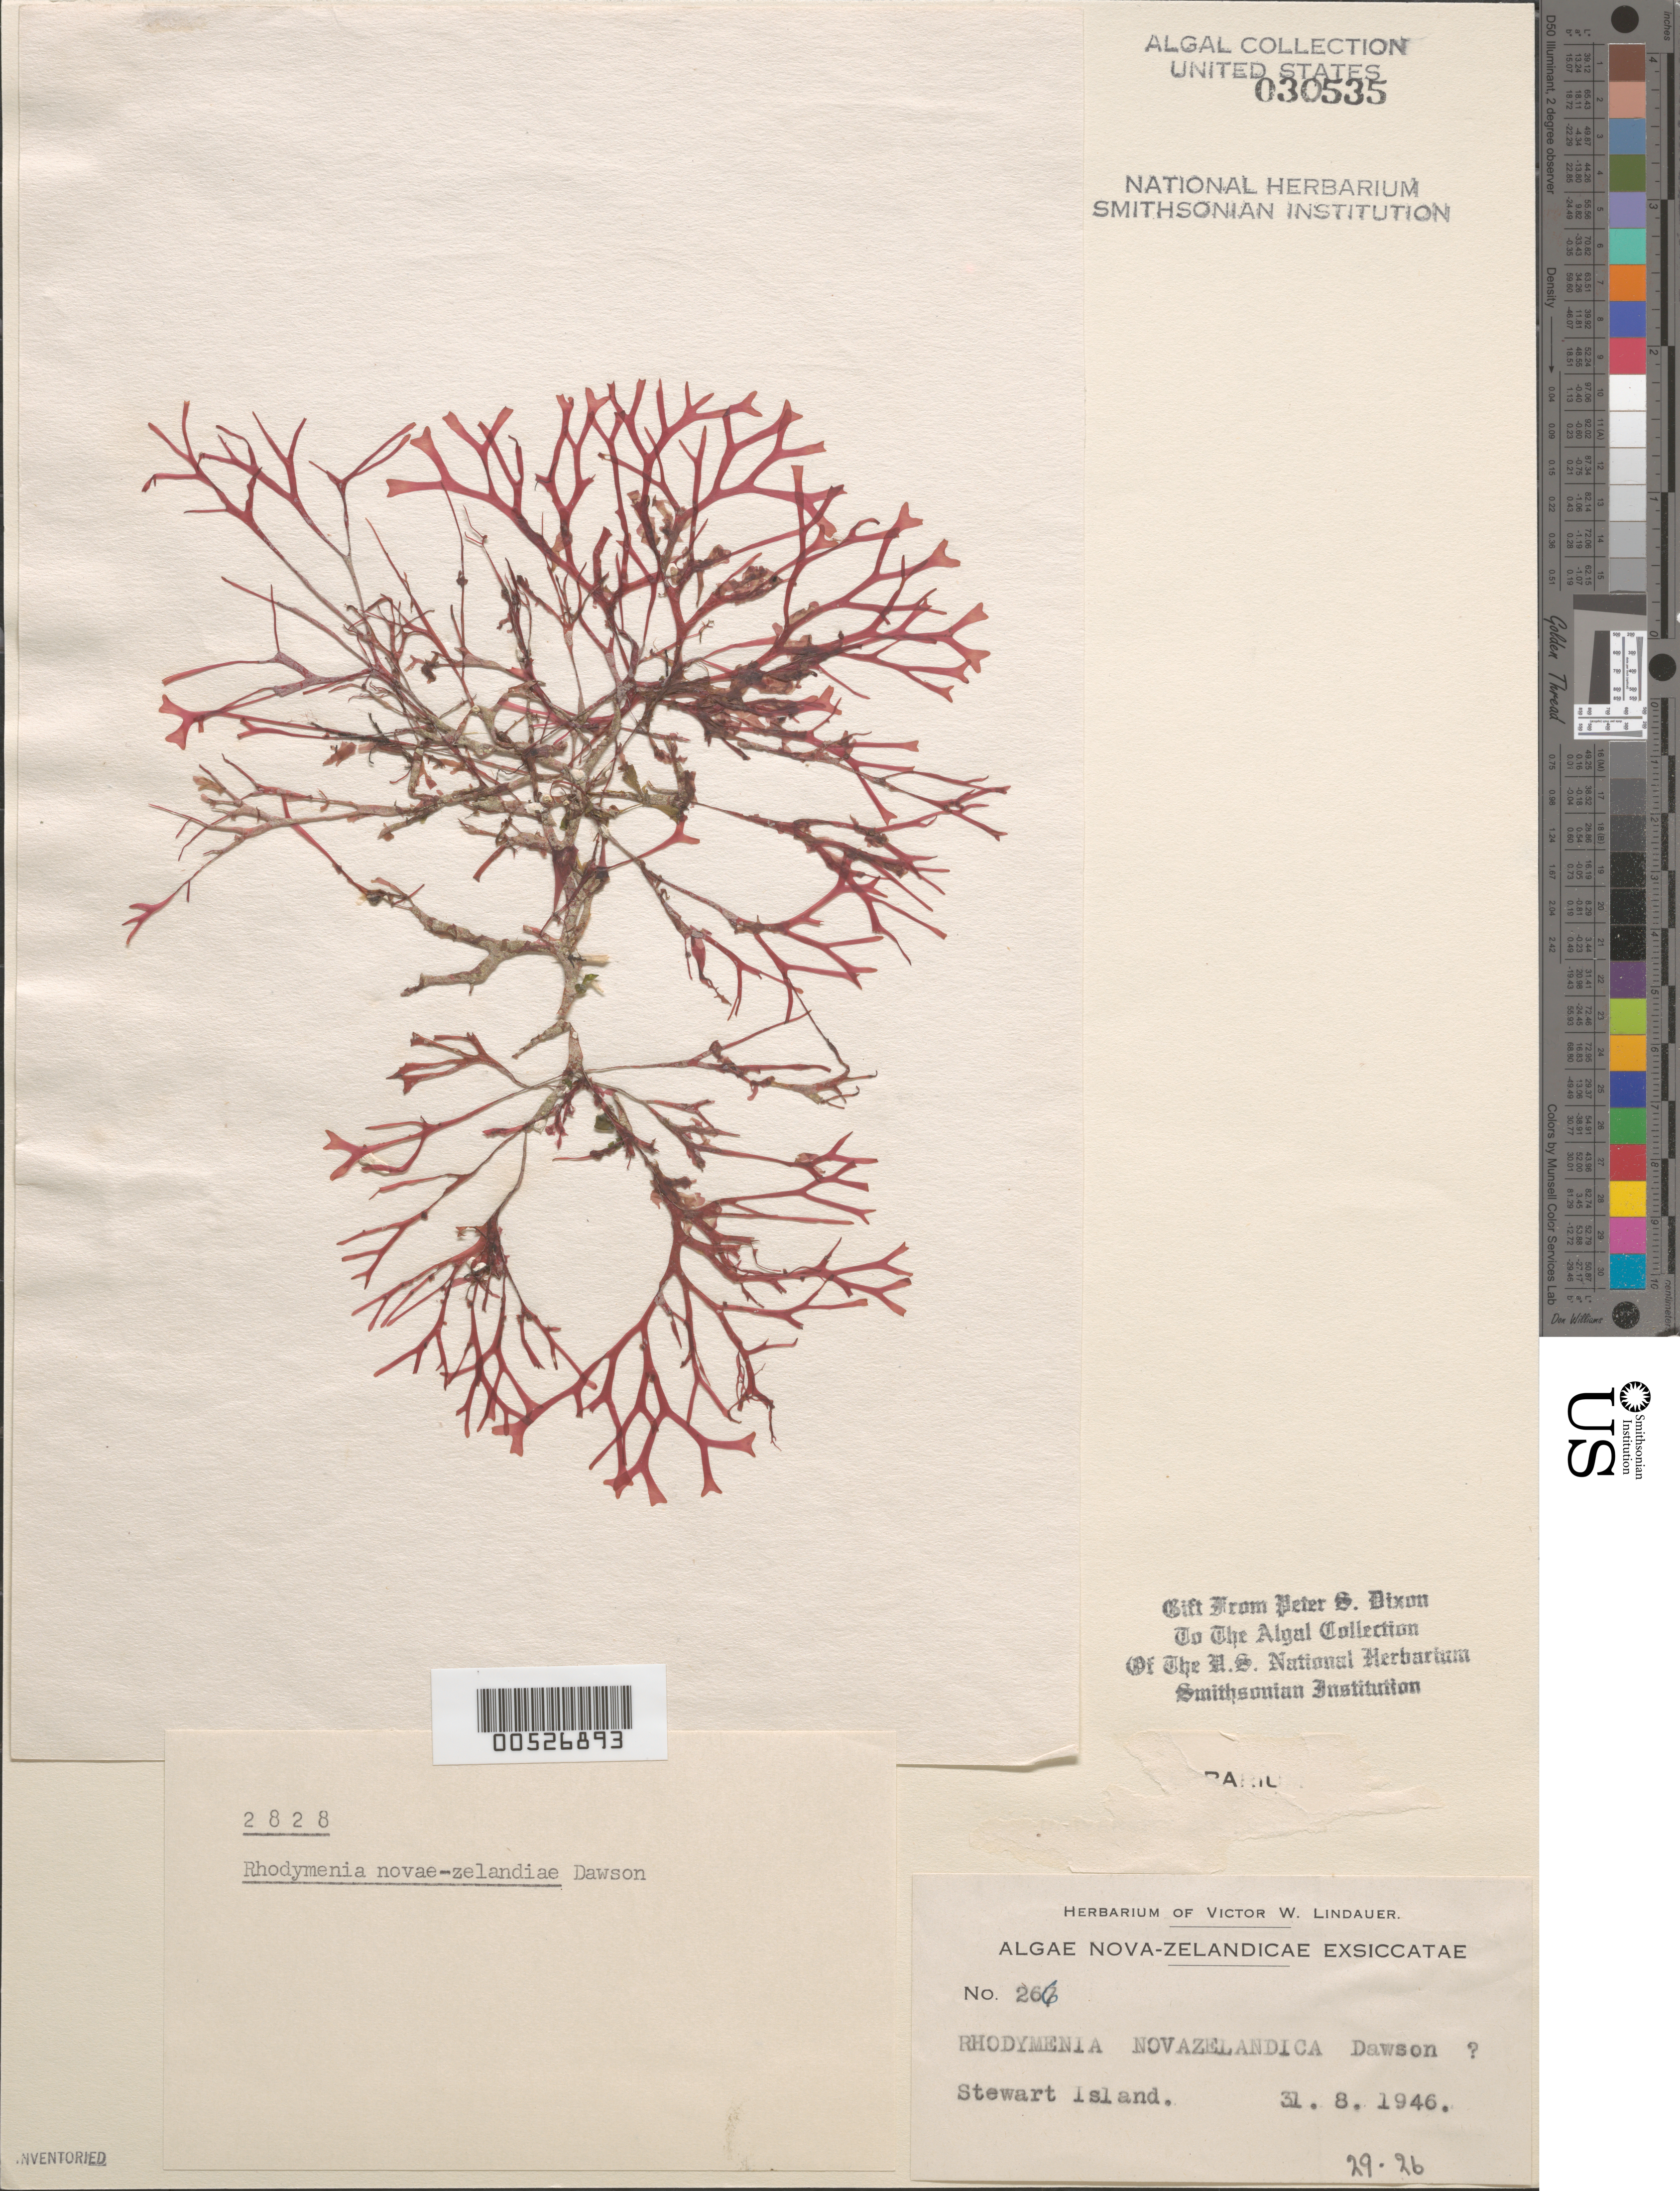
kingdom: Plantae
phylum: Rhodophyta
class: Florideophyceae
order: Rhodymeniales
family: Rhodymeniaceae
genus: Rhodymenia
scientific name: Rhodymenia novae-zelandiae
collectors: V. Lindauer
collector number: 266 & PSD 2828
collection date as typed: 31 Aug 1946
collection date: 1946-08-31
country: New Zealand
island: Stewart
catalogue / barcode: US 30535